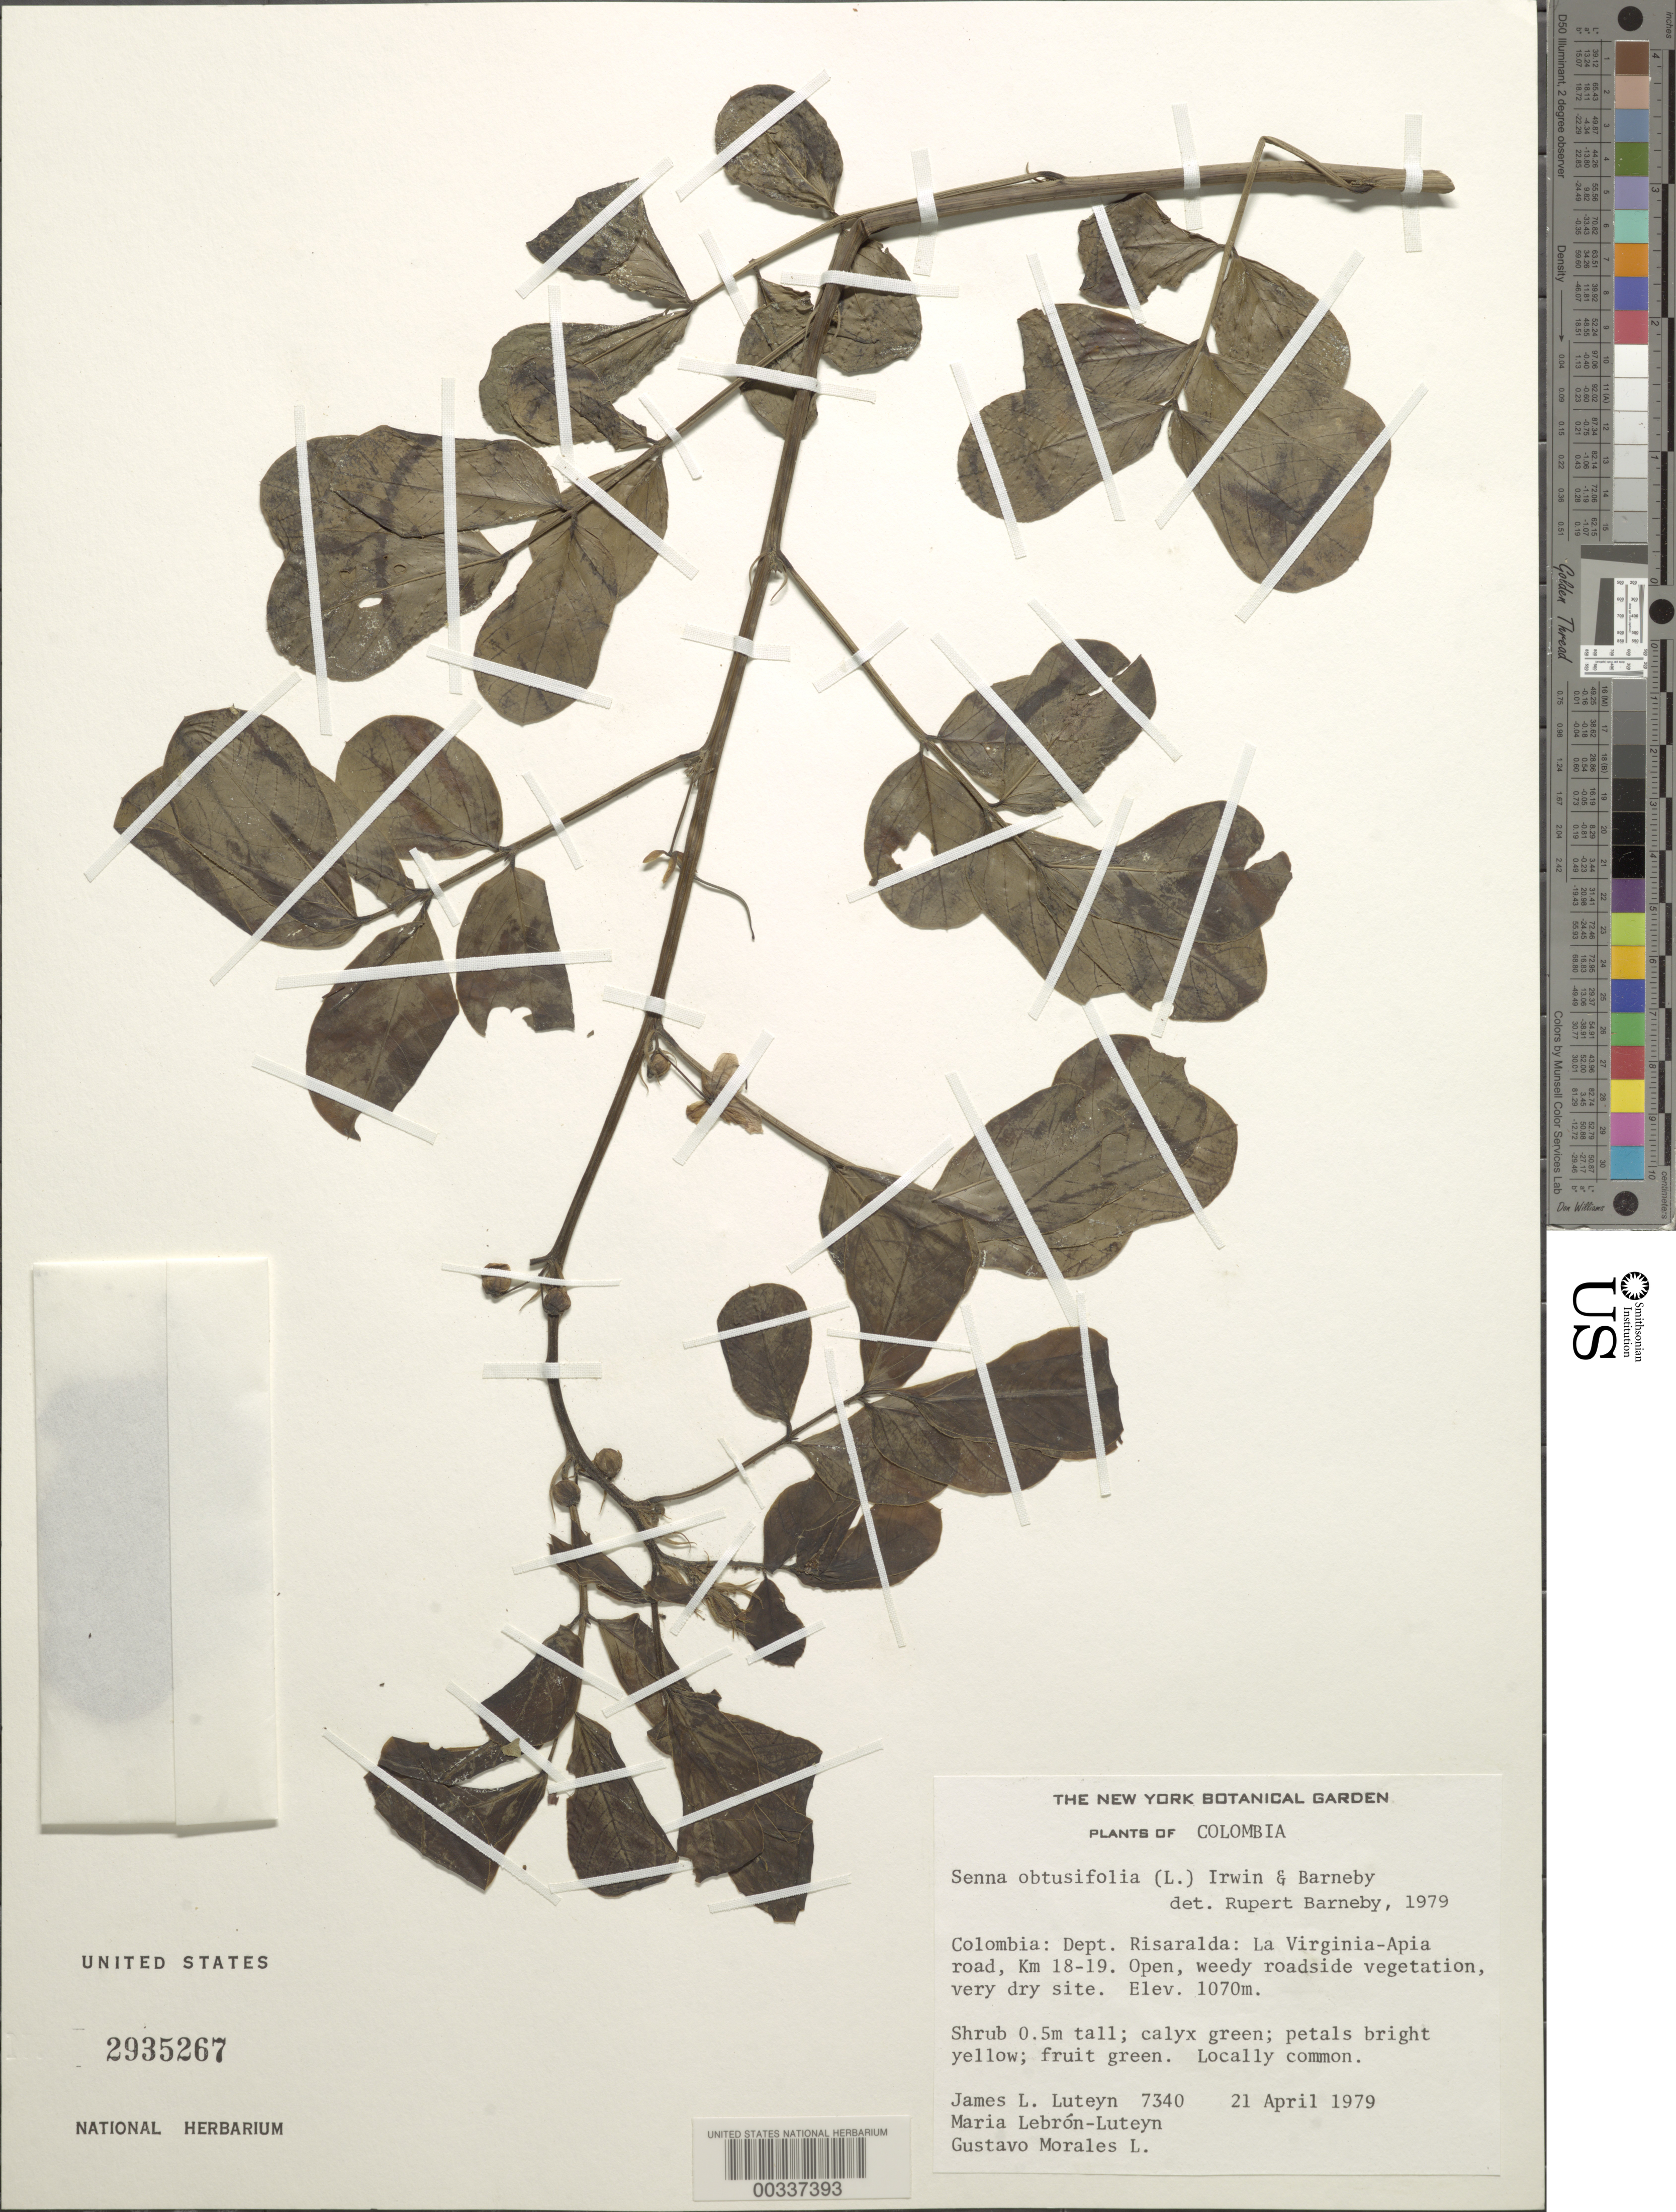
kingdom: Plantae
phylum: Tracheophyta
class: Magnoliopsida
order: Fabales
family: Fabaceae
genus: Senna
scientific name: Senna obtusifolia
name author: (L.) H.S. Irwin & Barneby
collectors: J. L. Luteyn, M. L. Lebrón-Luteyn & G. Morales L.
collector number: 7340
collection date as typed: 21 Apr 1979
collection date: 1979-04-21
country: Colombia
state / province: Risaralda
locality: La Virginia-Apia road, km 18-19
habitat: Open, weedy roadside vegetation, very dry site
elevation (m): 1070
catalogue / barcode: US 2935267